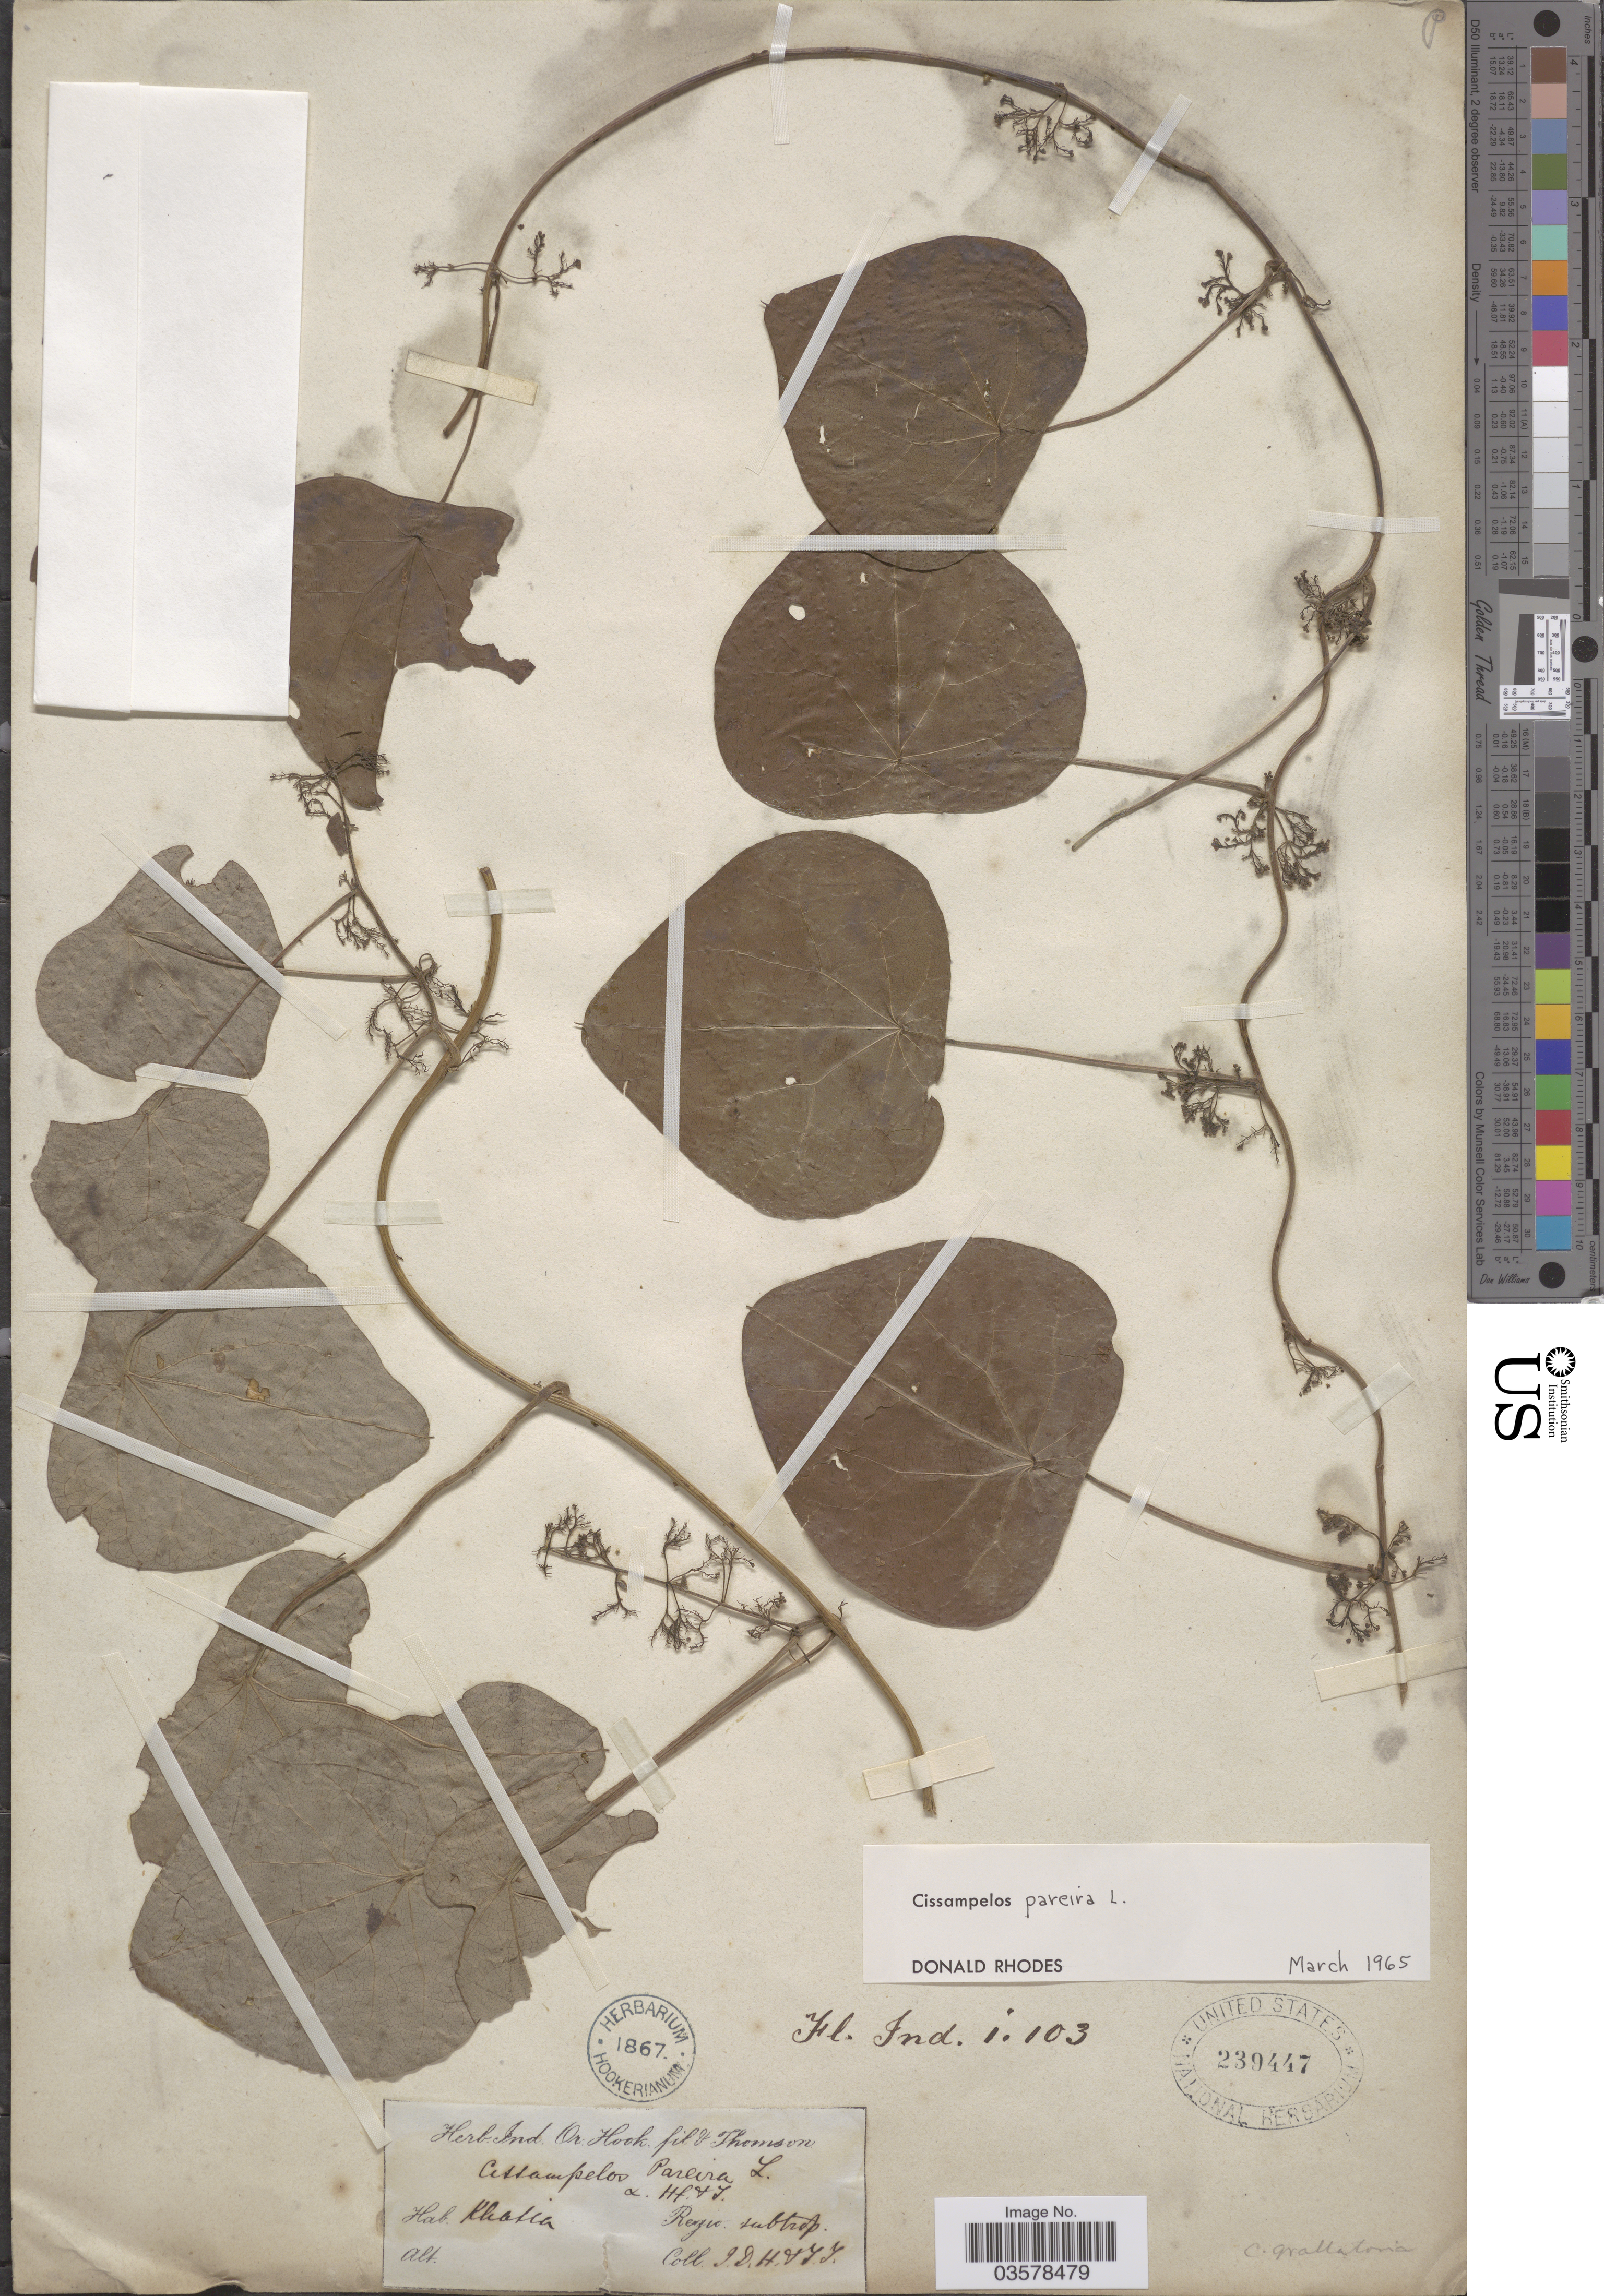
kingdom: Plantae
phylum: Tracheophyta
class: Magnoliopsida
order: Ranunculales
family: Menispermaceae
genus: Cissampelos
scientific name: Cissampelos pareira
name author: L.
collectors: J. D. Hooker & T. Thomson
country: India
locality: Khasia. Regio subtrop.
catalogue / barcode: US 239447